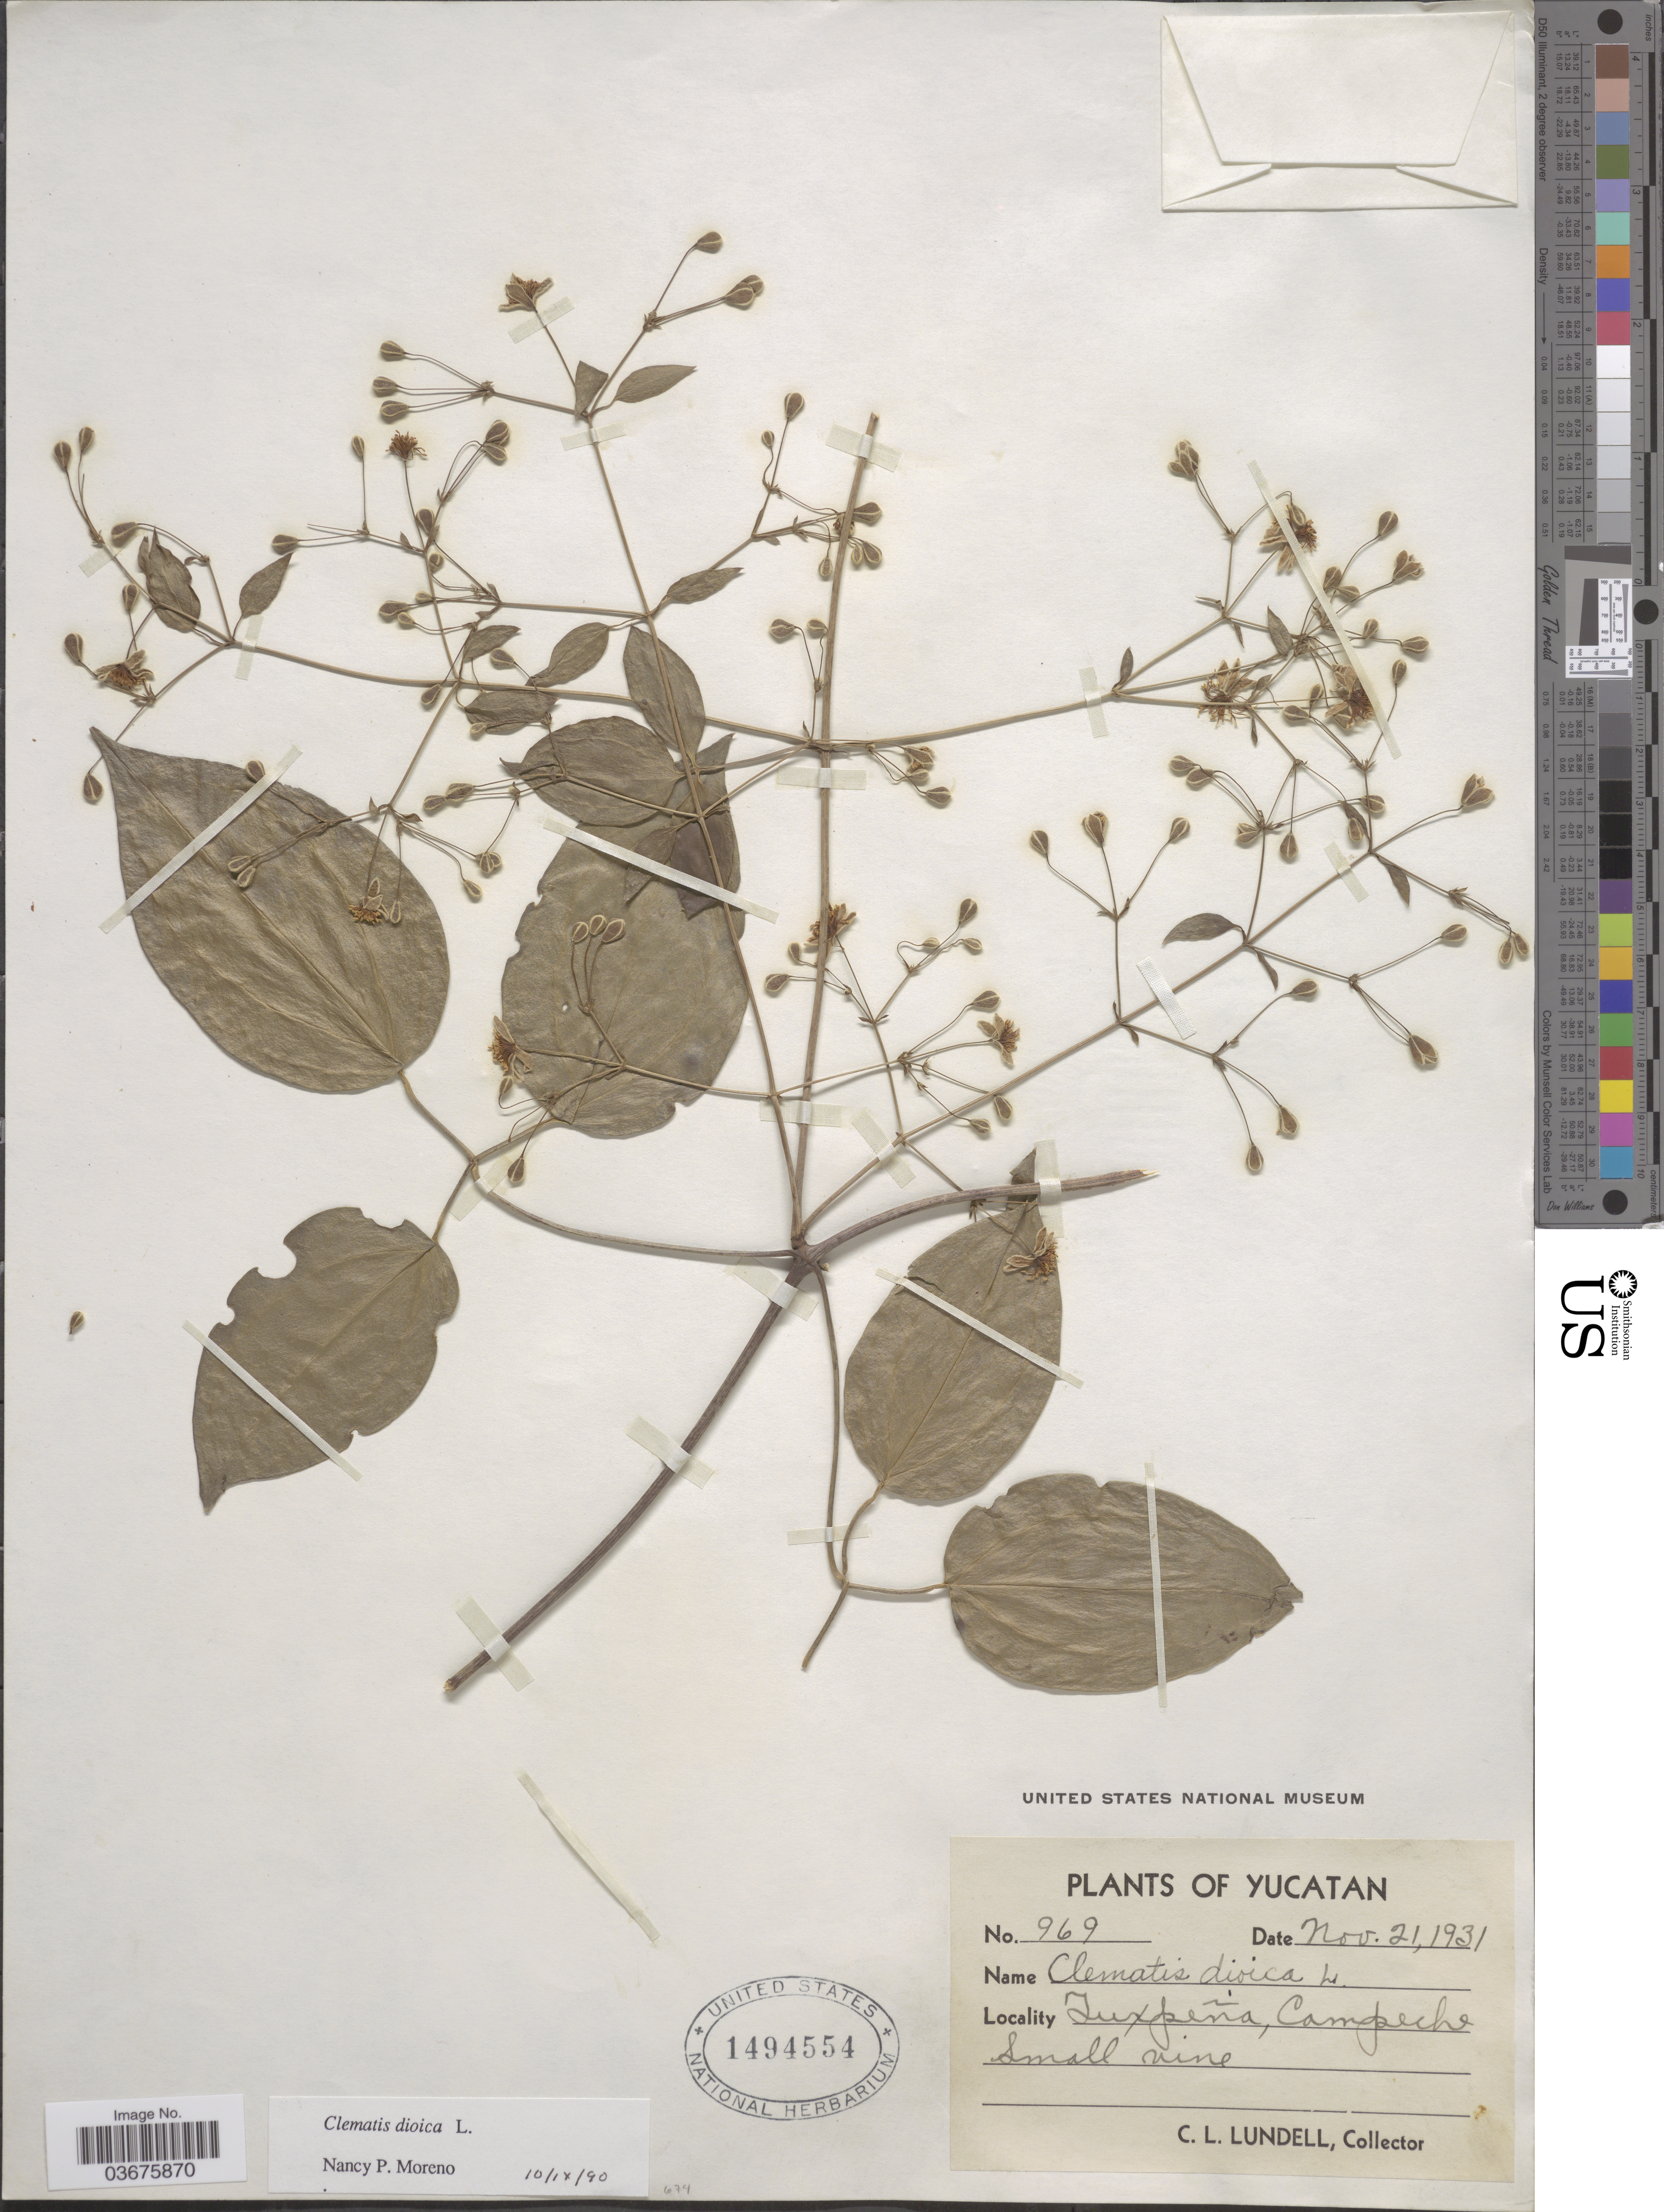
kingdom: Plantae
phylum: Tracheophyta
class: Magnoliopsida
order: Ranunculales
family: Ranunculaceae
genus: Clematis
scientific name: Clematis dioica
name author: L.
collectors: C. L. Lundell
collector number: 969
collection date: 1931-11-21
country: Mexico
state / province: Yucatán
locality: Tuxpeña, Campeche.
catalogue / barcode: US 1494554